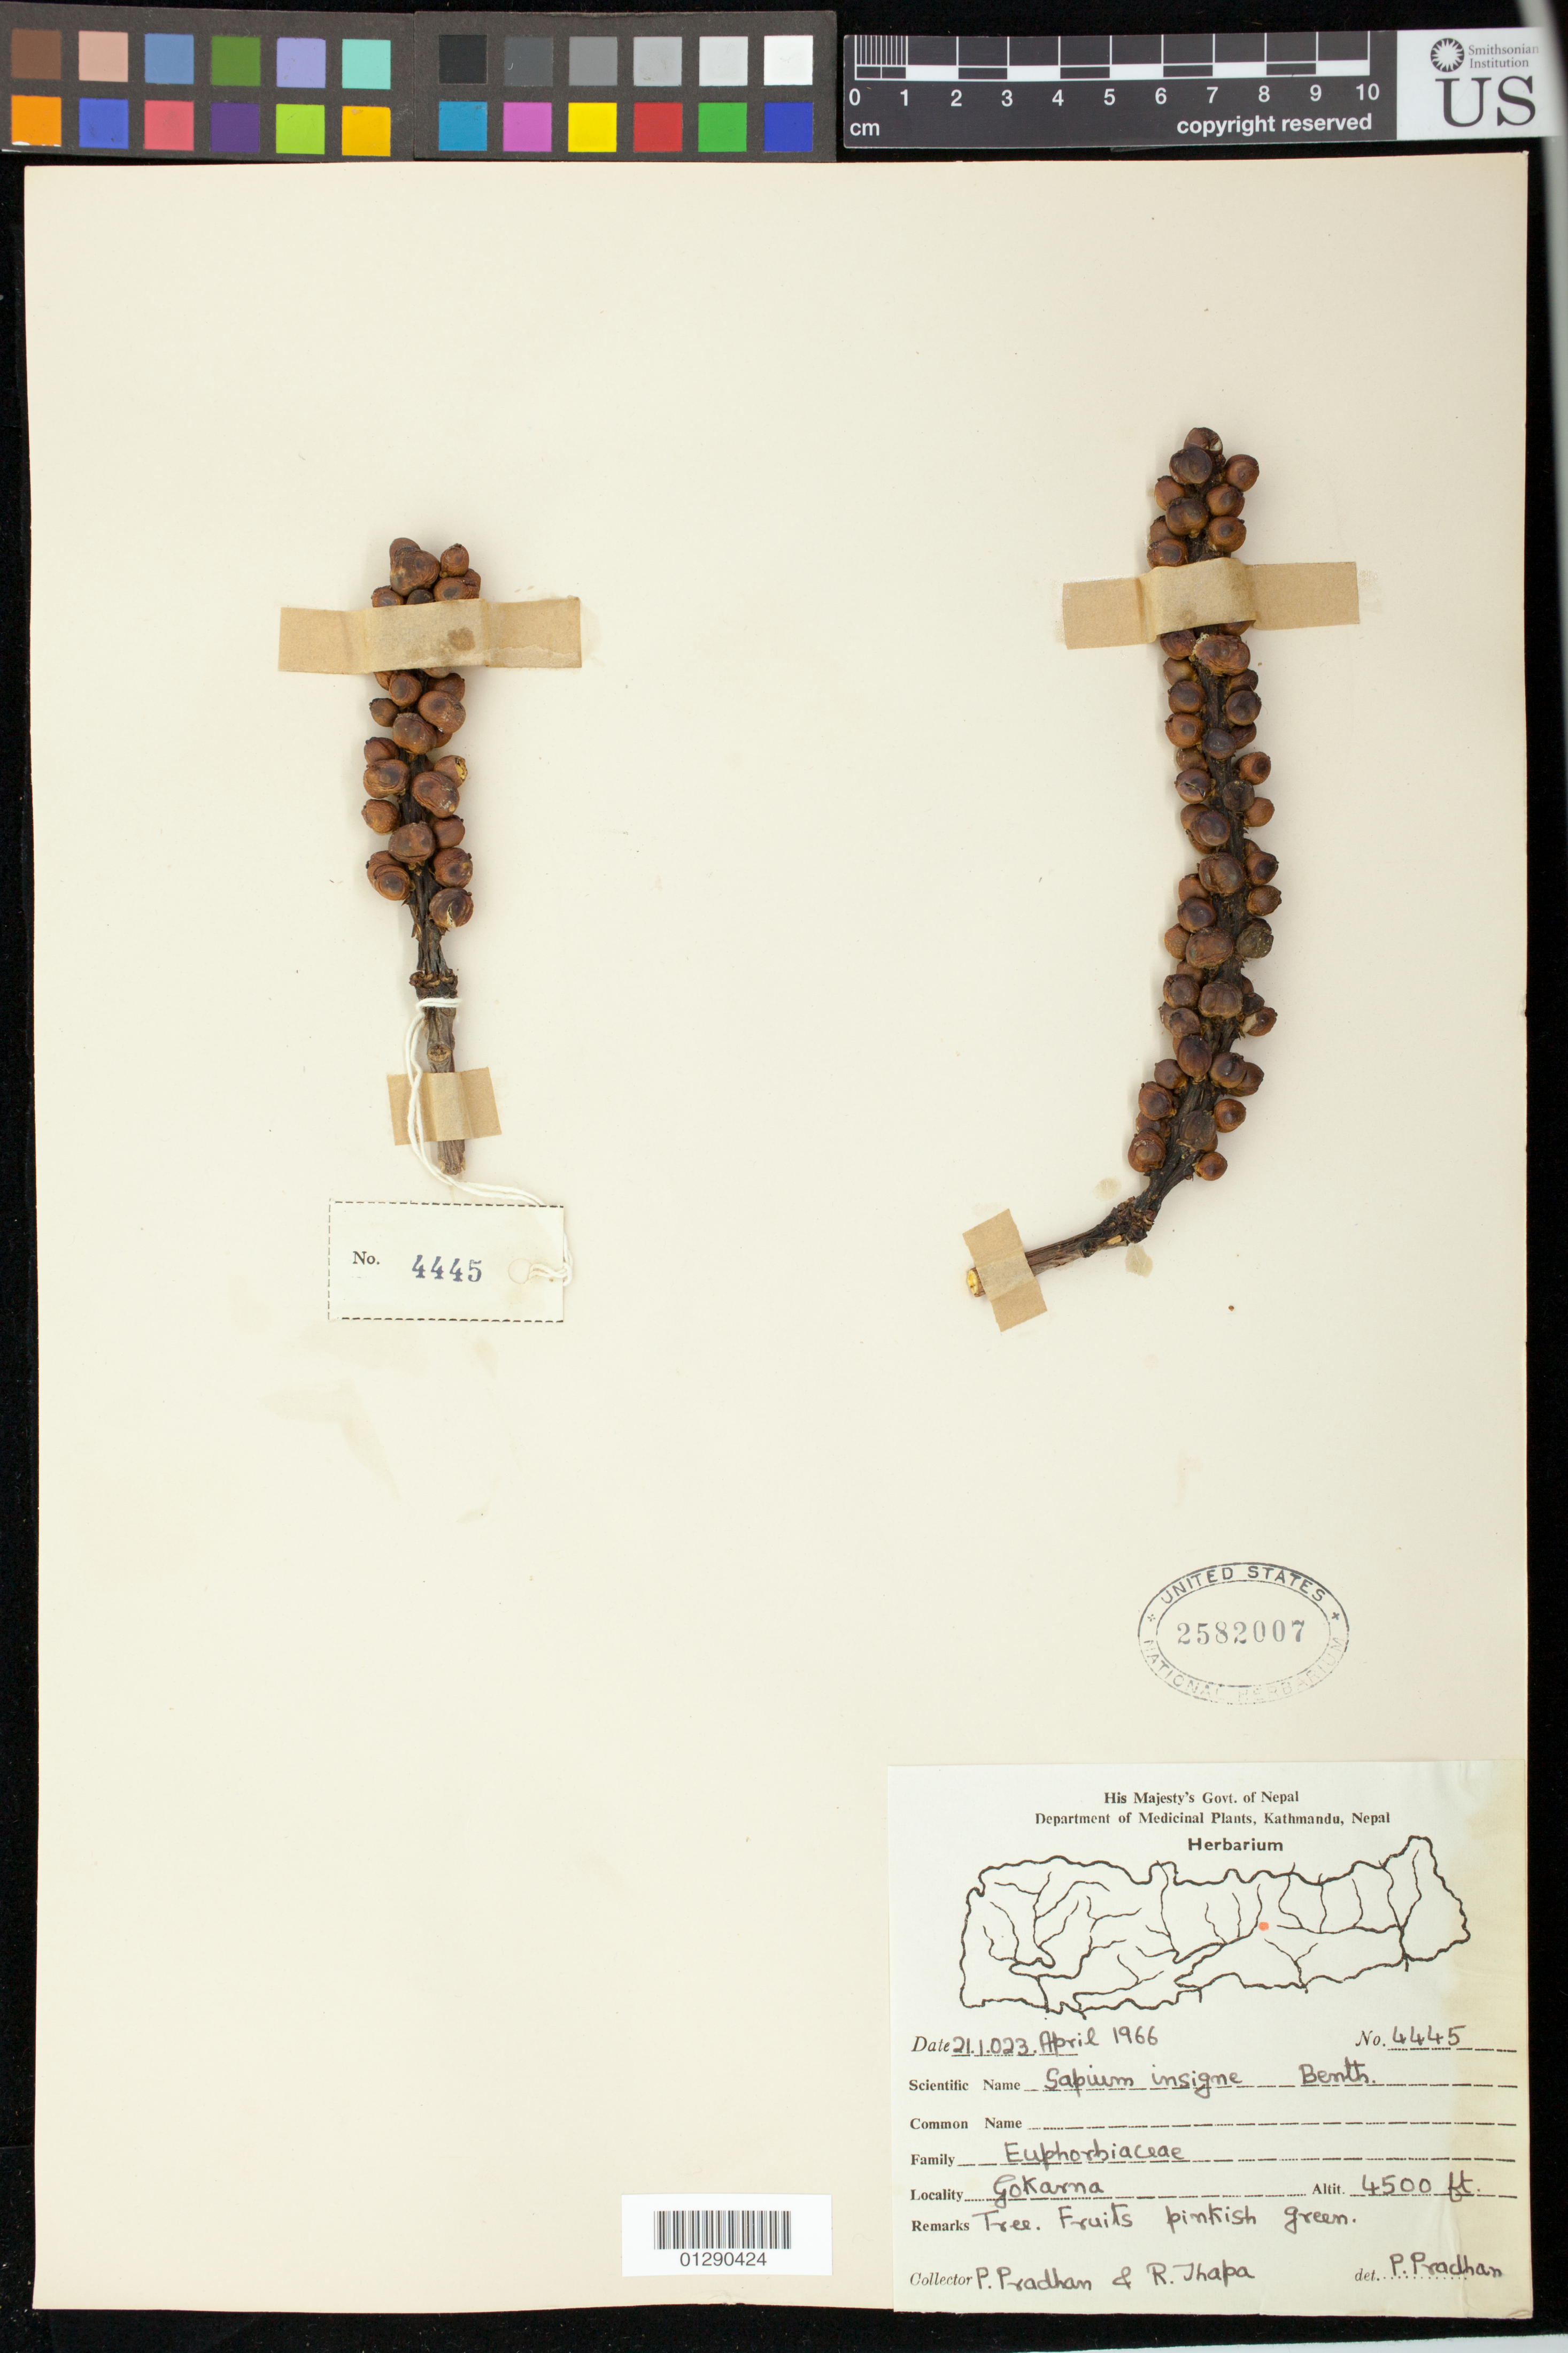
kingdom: Plantae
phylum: Tracheophyta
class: Magnoliopsida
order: Malpighiales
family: Euphorbiaceae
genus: Sapium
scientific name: Sapium insigne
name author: (Royle) Benth. & Hook. f.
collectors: P. Pradhan & R. Thapa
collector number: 4445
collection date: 1966-04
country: Nepal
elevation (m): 1372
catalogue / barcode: US 2582007